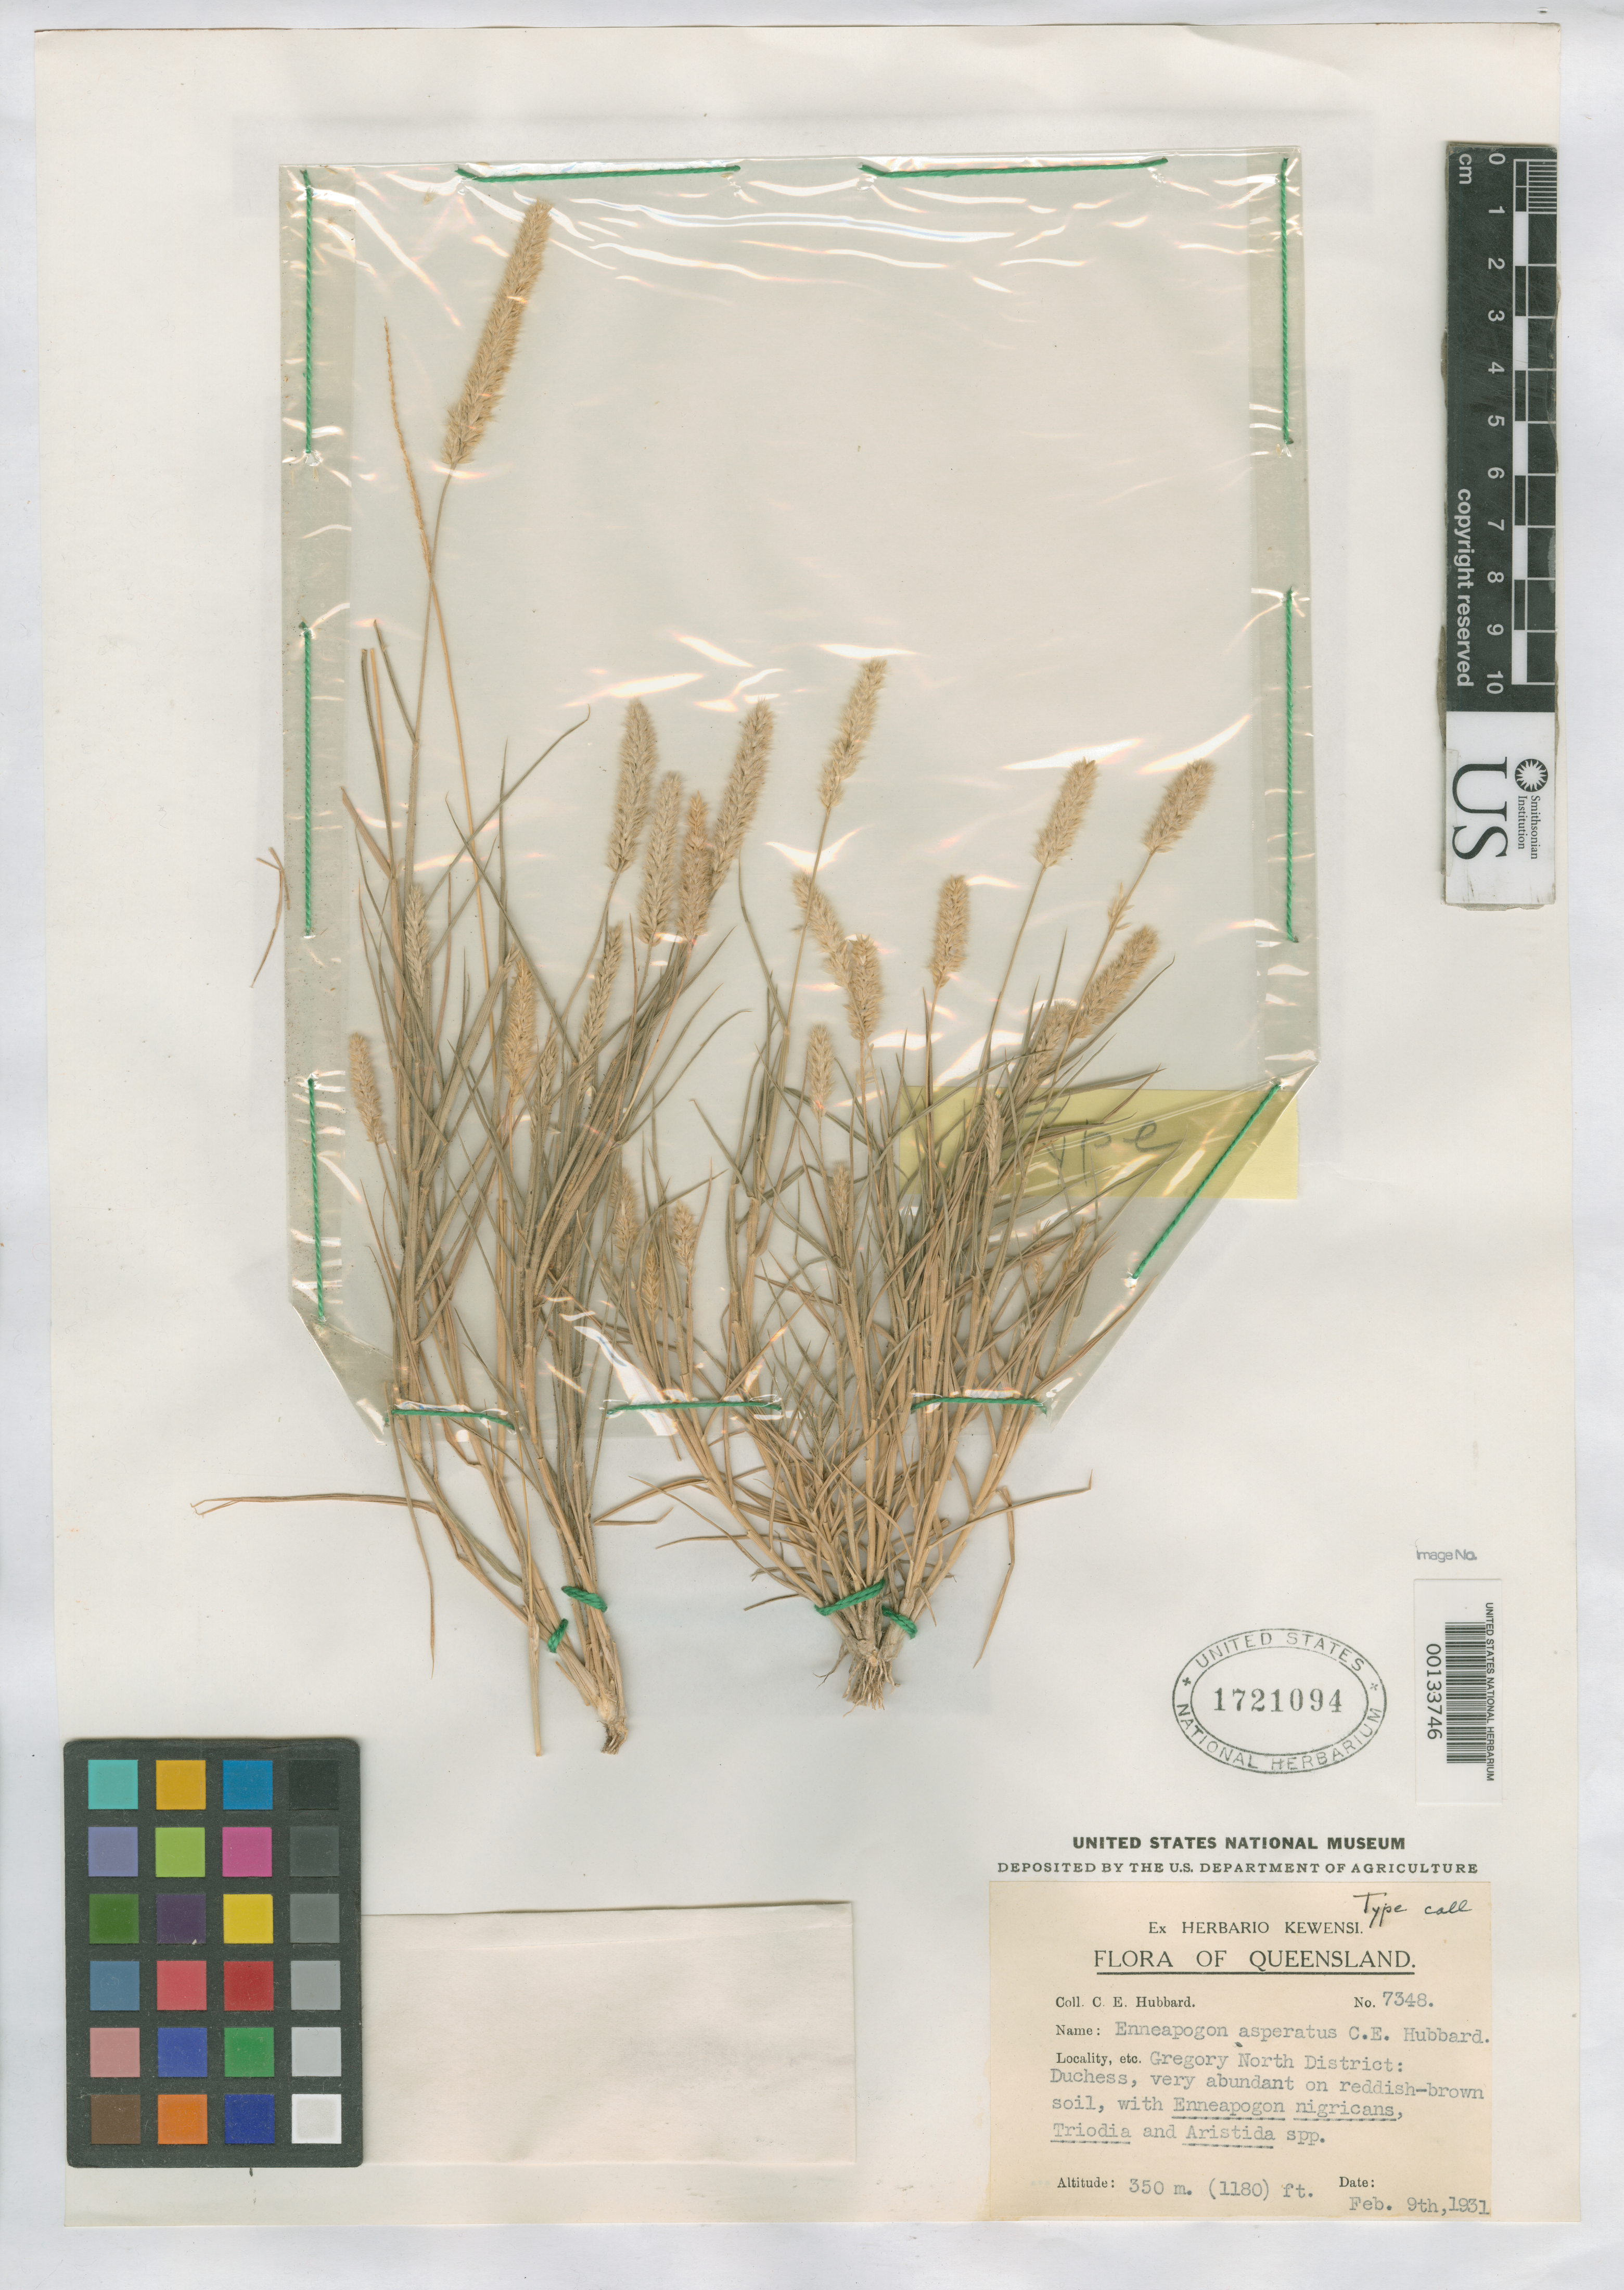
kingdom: Plantae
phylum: Tracheophyta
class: Liliopsida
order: Poales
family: Poaceae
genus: Enneapogon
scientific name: Enneapogon asperatus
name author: C.E. Hubb.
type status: Syntype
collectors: C. E. Hubbard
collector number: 7348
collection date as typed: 09 Feb 1931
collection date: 1931-02-09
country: Australia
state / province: Queensland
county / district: Gregory North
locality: Duchess.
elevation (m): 350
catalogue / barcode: US 1721094